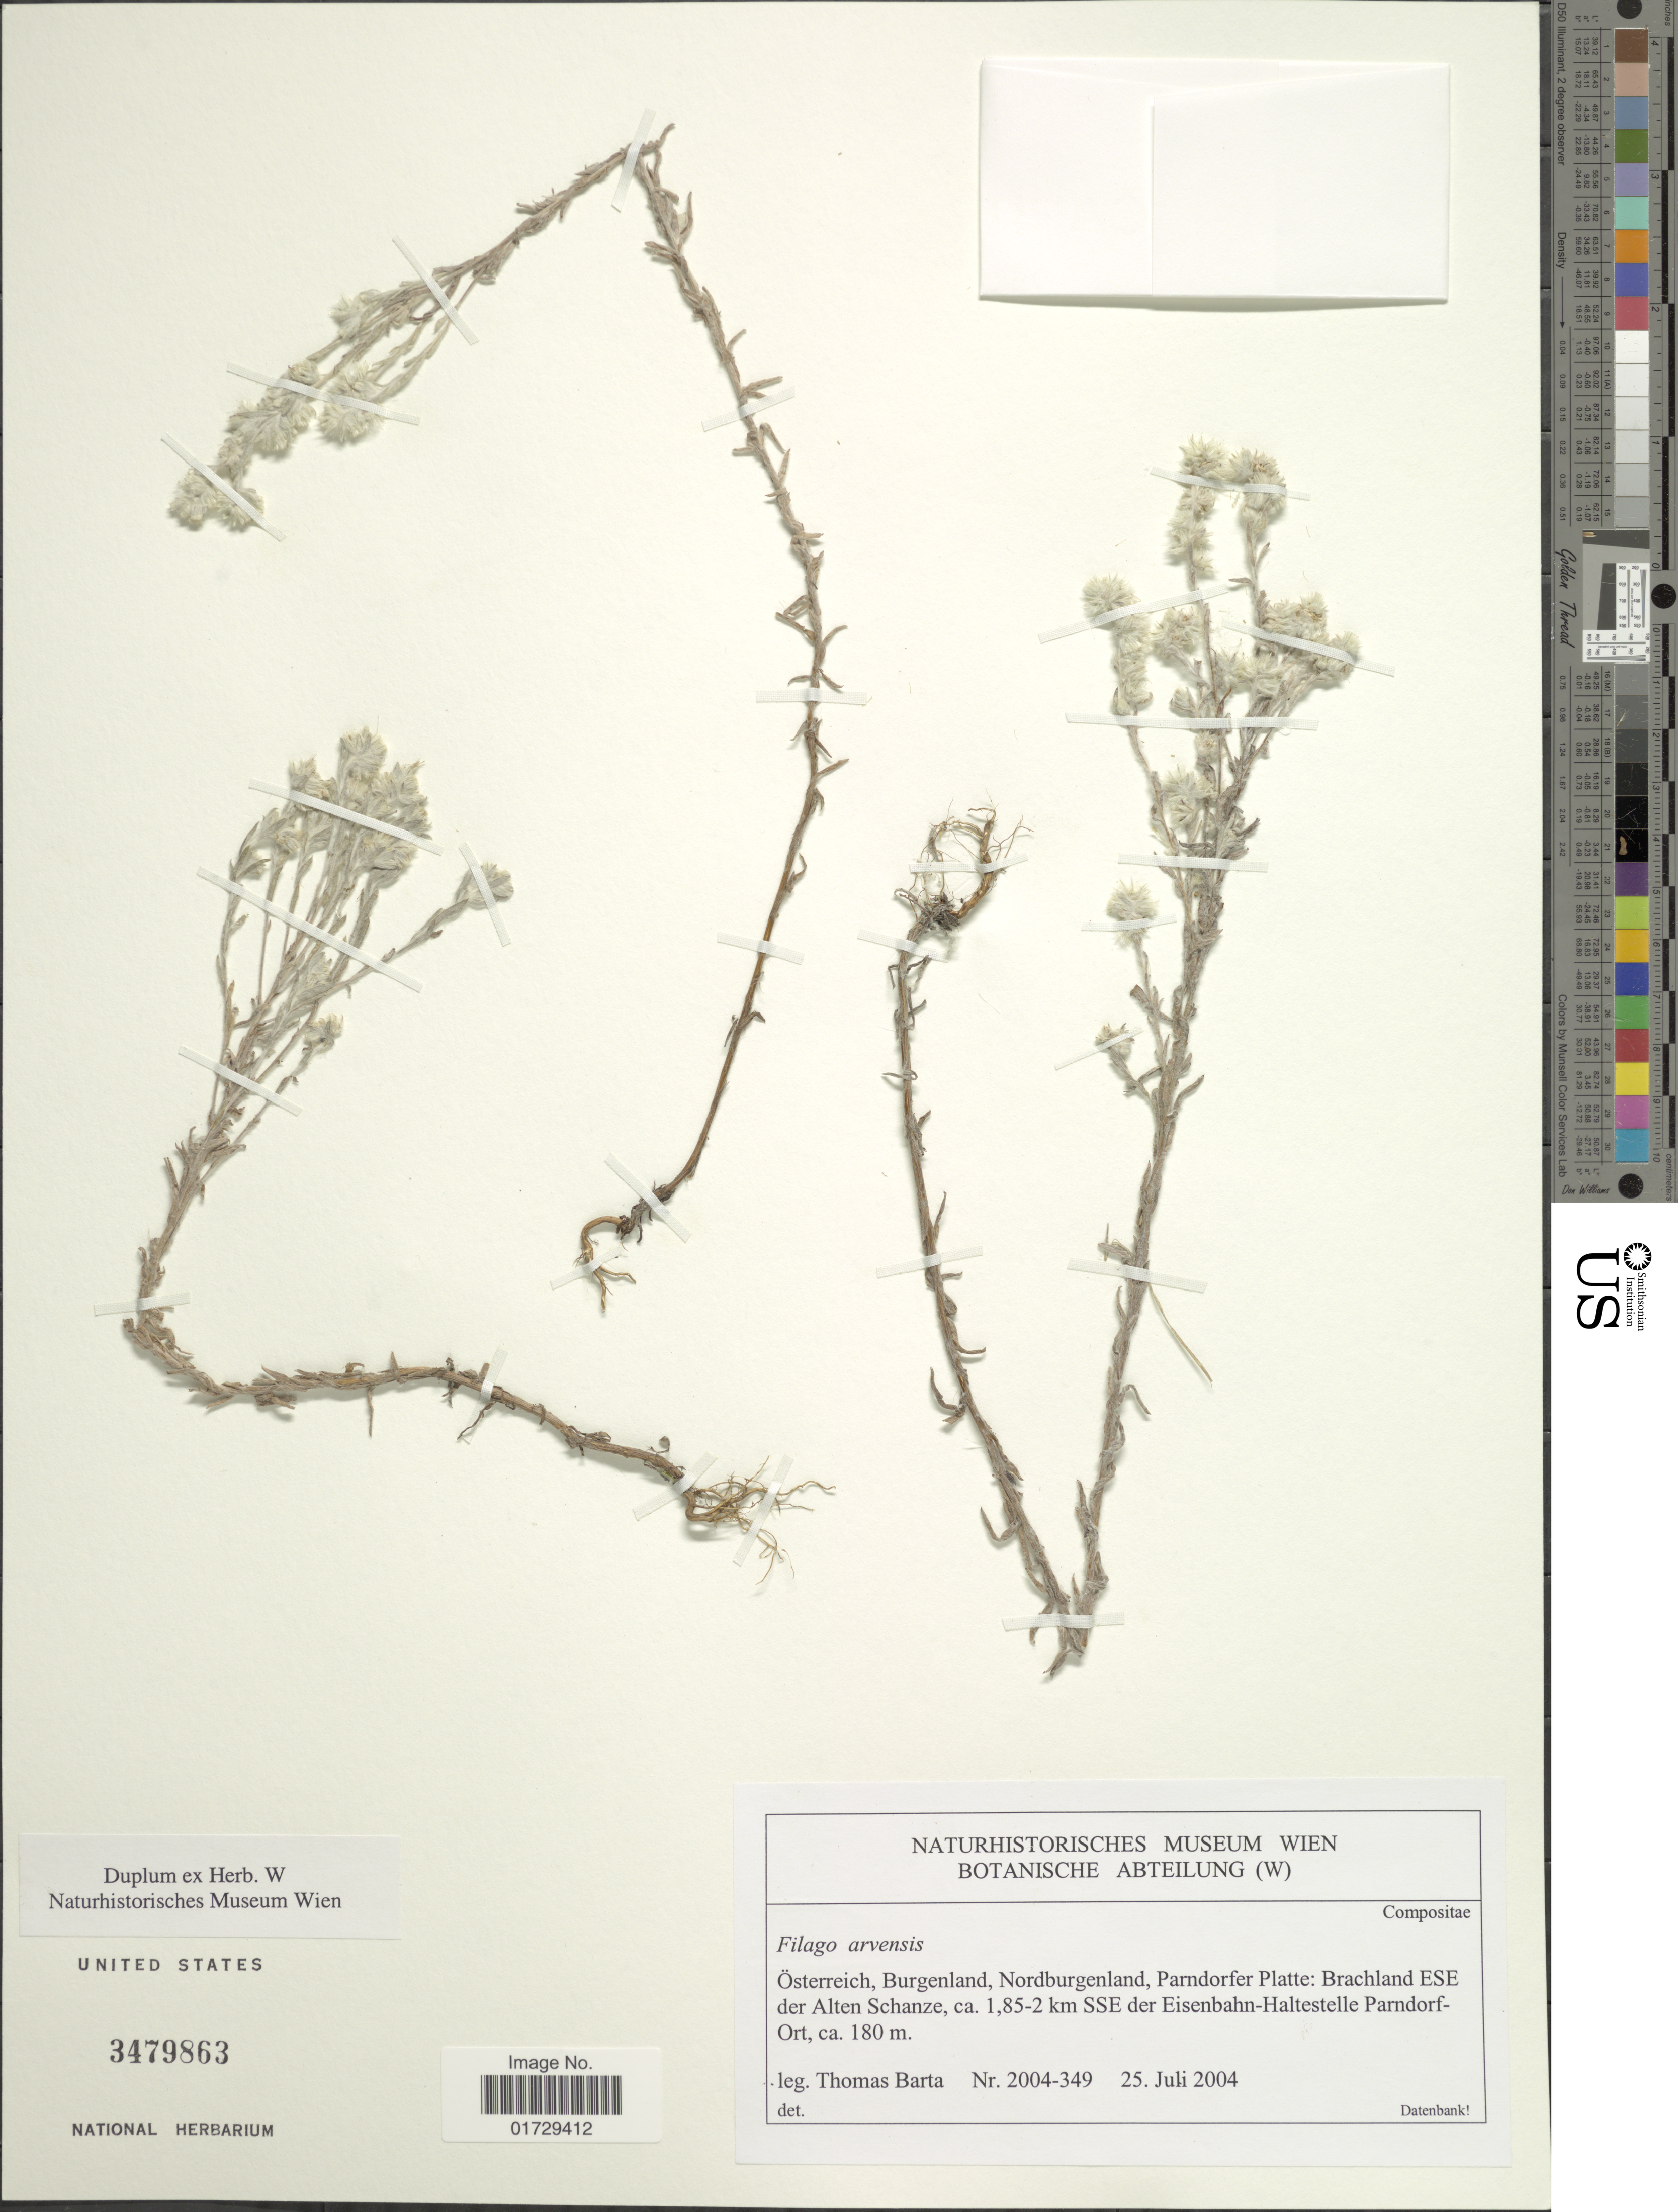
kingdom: Plantae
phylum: Tracheophyta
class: Magnoliopsida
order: Asterales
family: Asteraceae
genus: Filago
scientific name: Filago arvensis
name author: L.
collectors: T. Barta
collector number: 2004-349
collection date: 2004-07-25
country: Austria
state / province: Burgenland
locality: Osterreich, Nordburgenland, Parndorfer Platte: Brachland ESE der Alten Schanze, ca. 1.85-2 km SSE der Eisenbahn-Haltstelle Parndorf-Ort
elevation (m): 180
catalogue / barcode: US 3479863